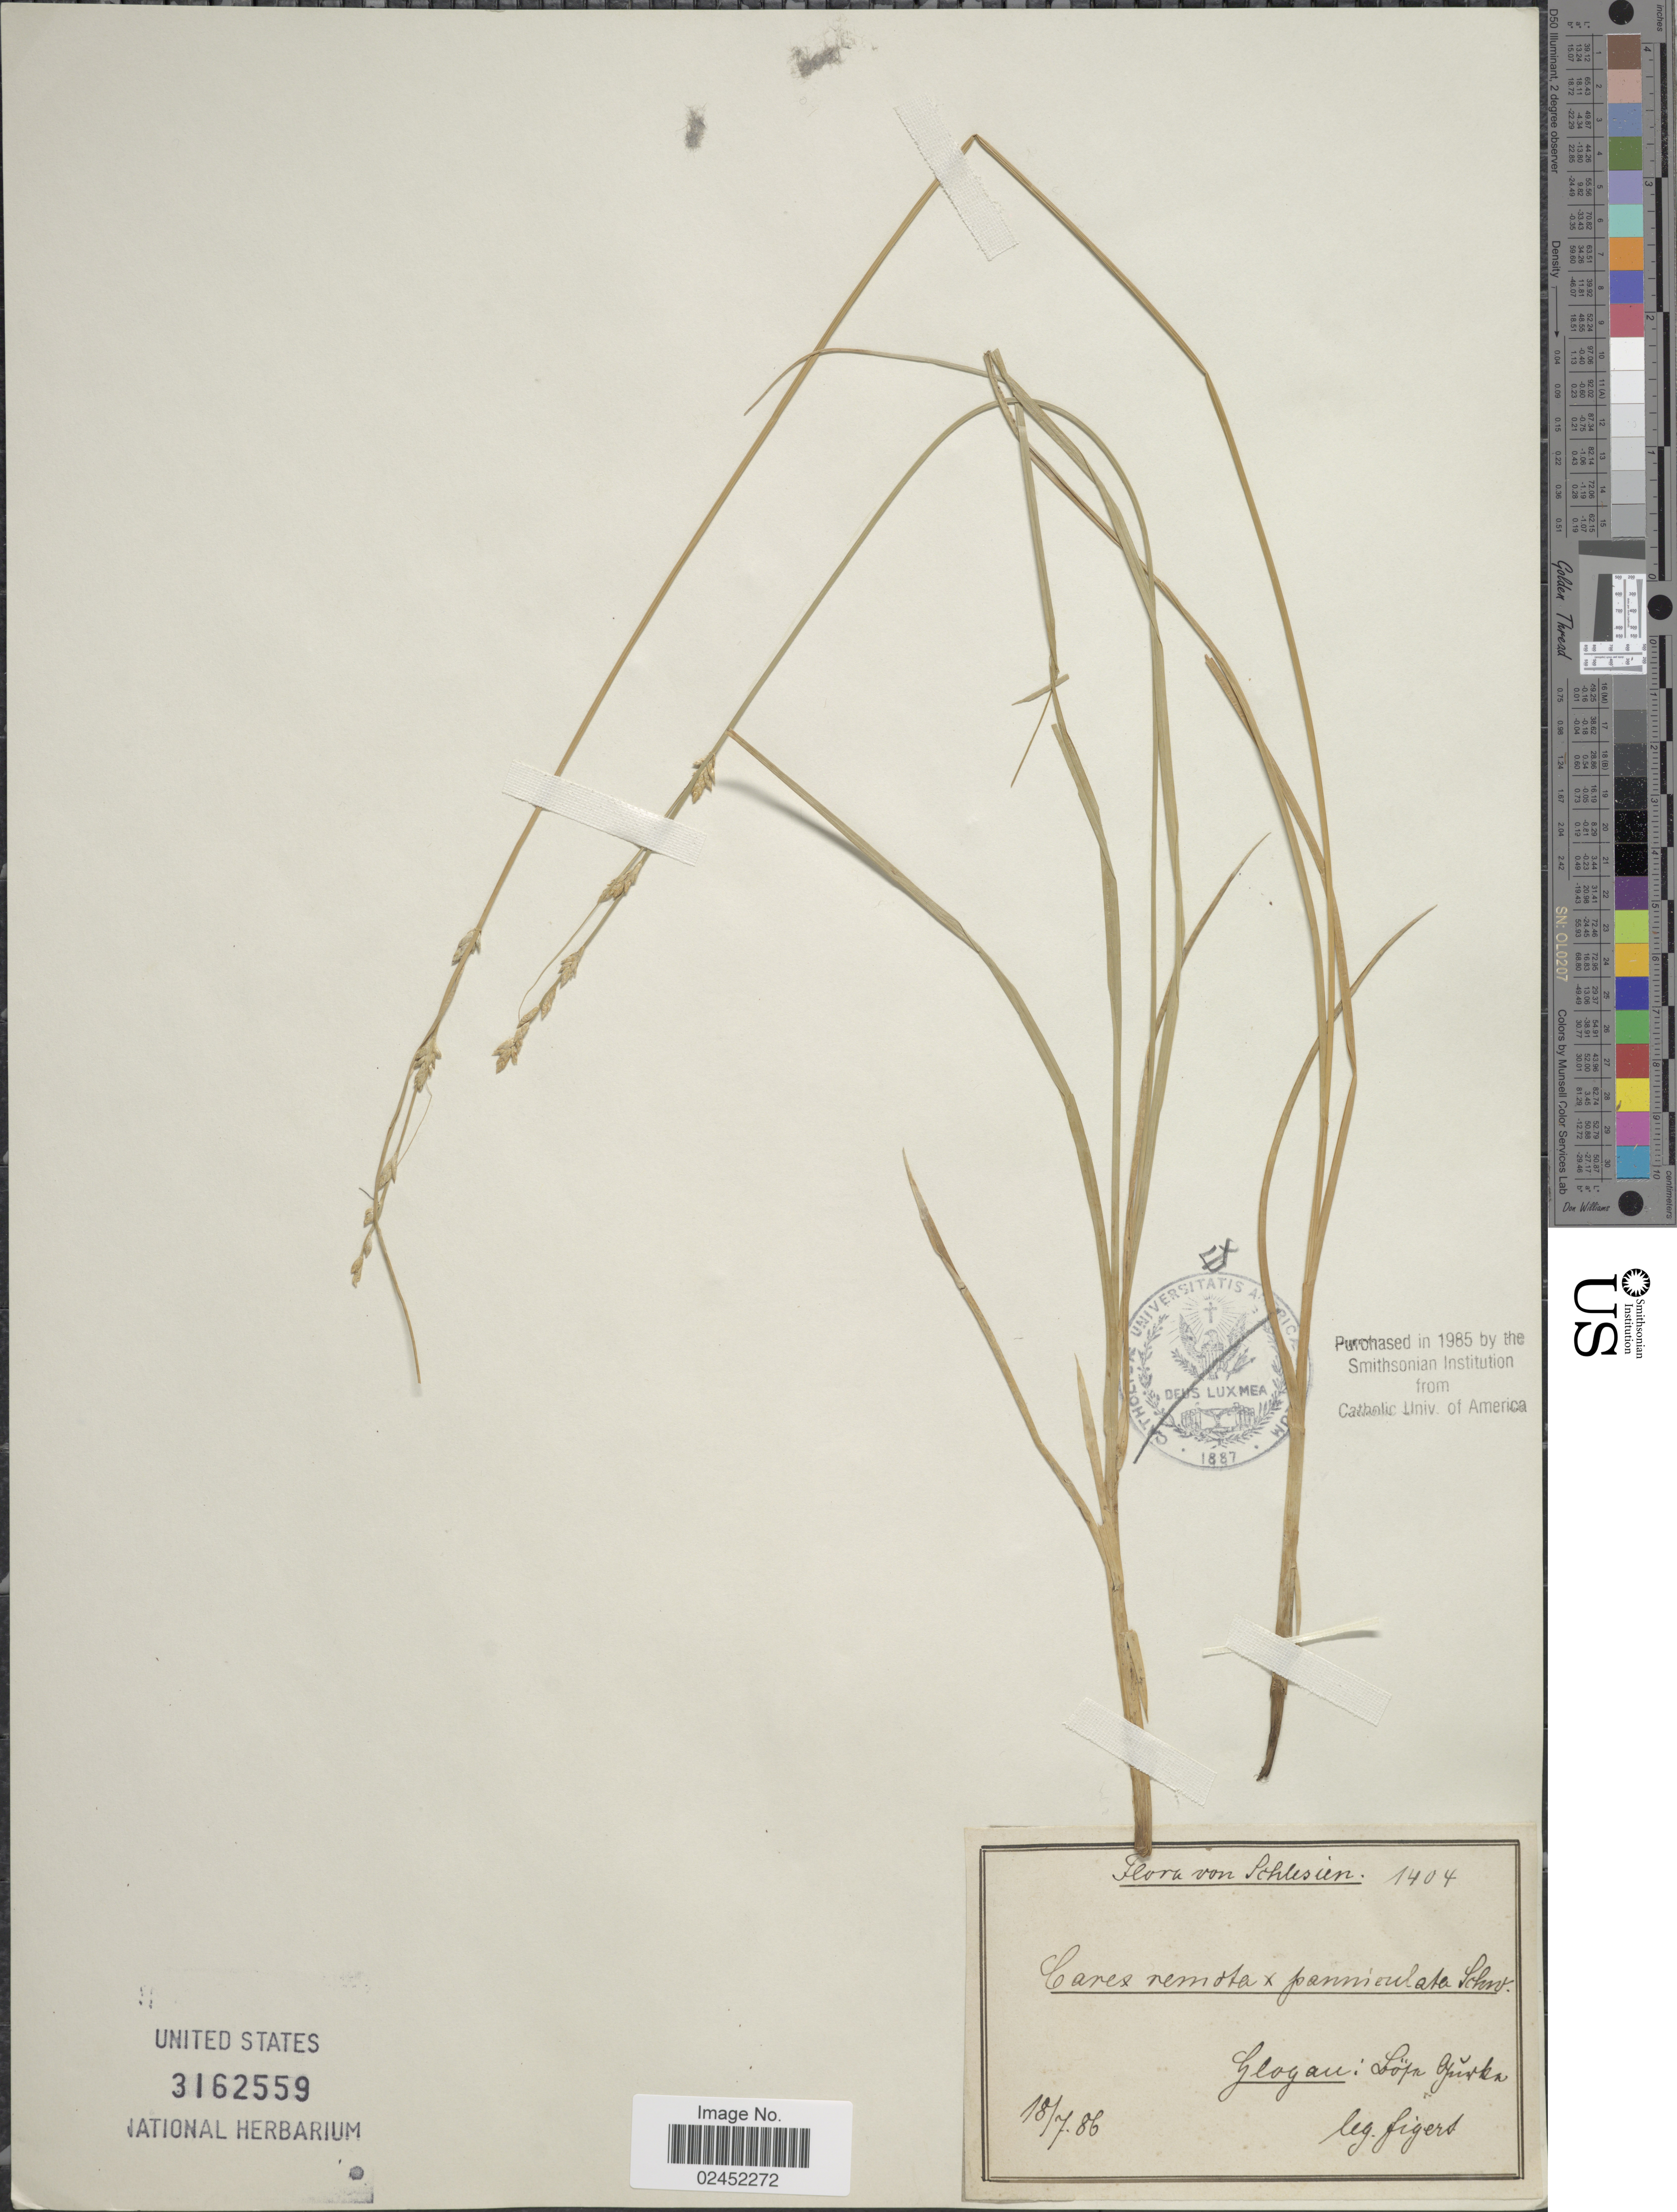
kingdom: Plantae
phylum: Tracheophyta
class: Liliopsida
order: Poales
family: Cyperaceae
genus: Carex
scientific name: Carex remota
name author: L.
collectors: Figert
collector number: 1404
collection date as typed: Transcribed d/m/y: 18/7/86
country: Poland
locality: Glogau: Loja Gurka [interpreted] Schlesien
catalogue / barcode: US 3162559